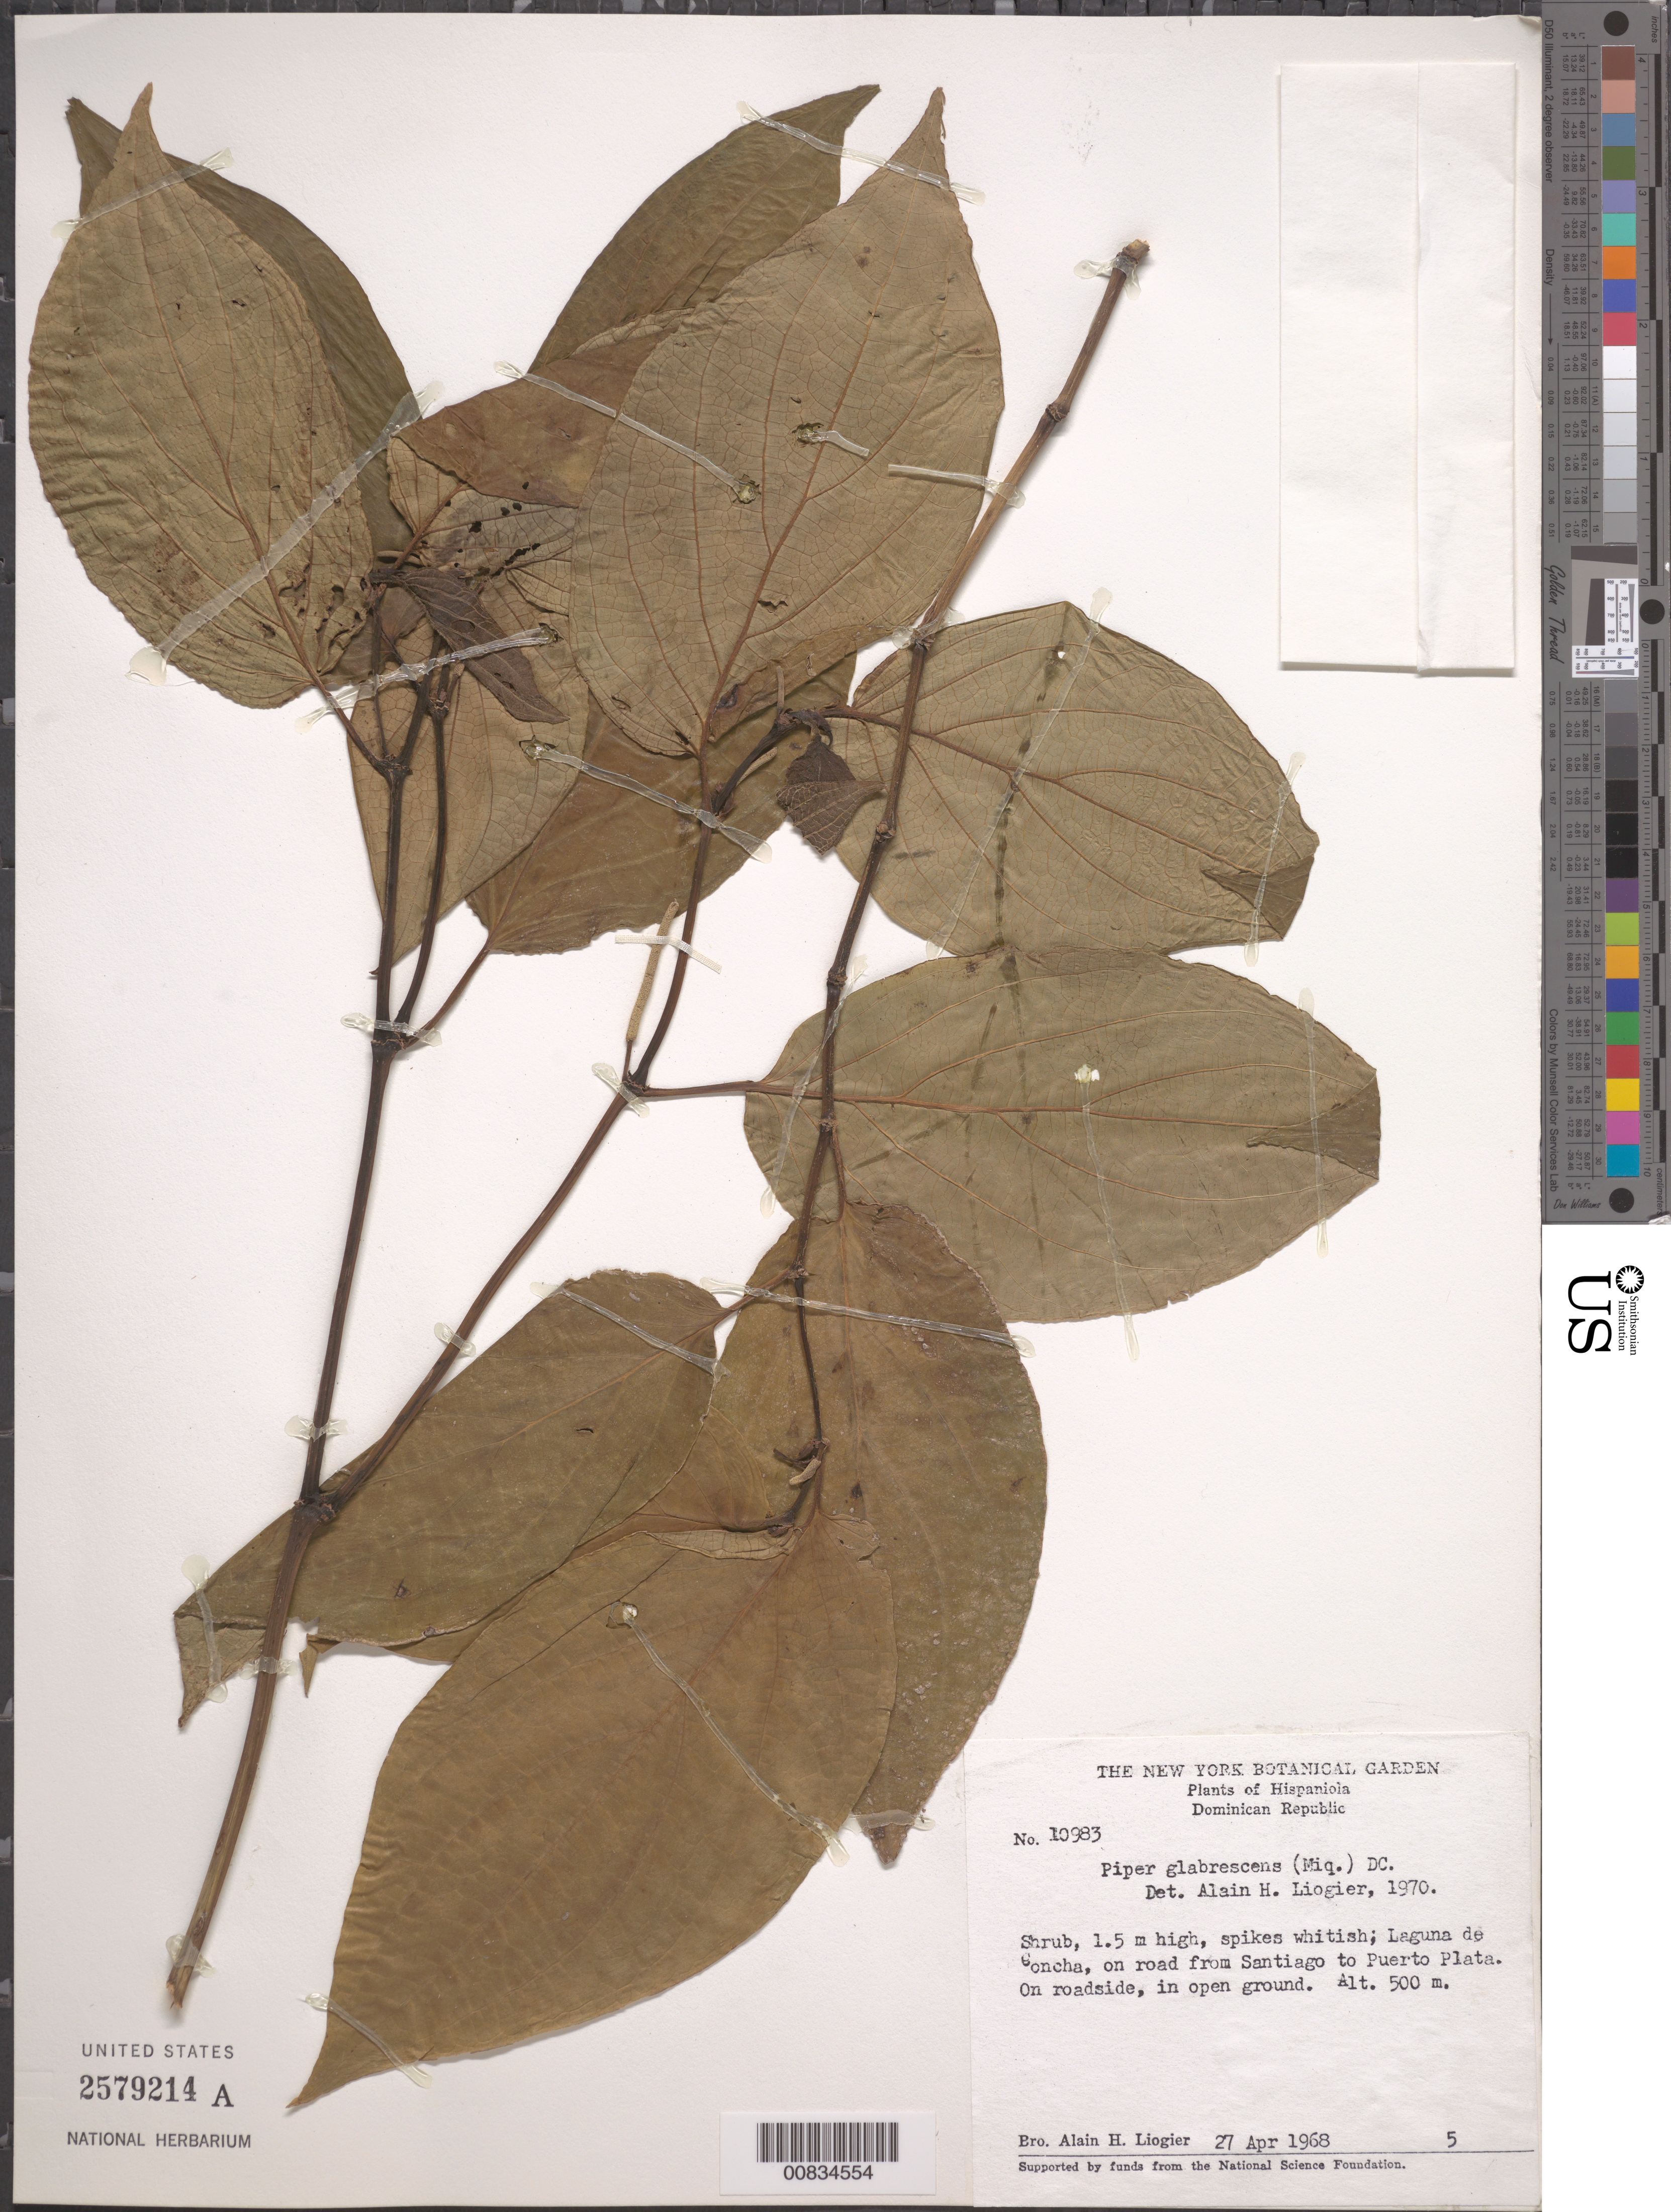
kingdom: Plantae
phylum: Tracheophyta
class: Magnoliopsida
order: Piperales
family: Piperaceae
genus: Piper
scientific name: Piper glabrescens var. venezuelense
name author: (C. DC.) Trel. & Yunck.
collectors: A. H. Liogier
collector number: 10983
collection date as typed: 27 Apr 1968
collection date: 1968-04-27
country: Dominican Republic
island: Hispaniola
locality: Laguna de Concha, on road from Santiago to Puerto Planta. On roadside.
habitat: In open ground.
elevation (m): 500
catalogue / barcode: US 2579214A